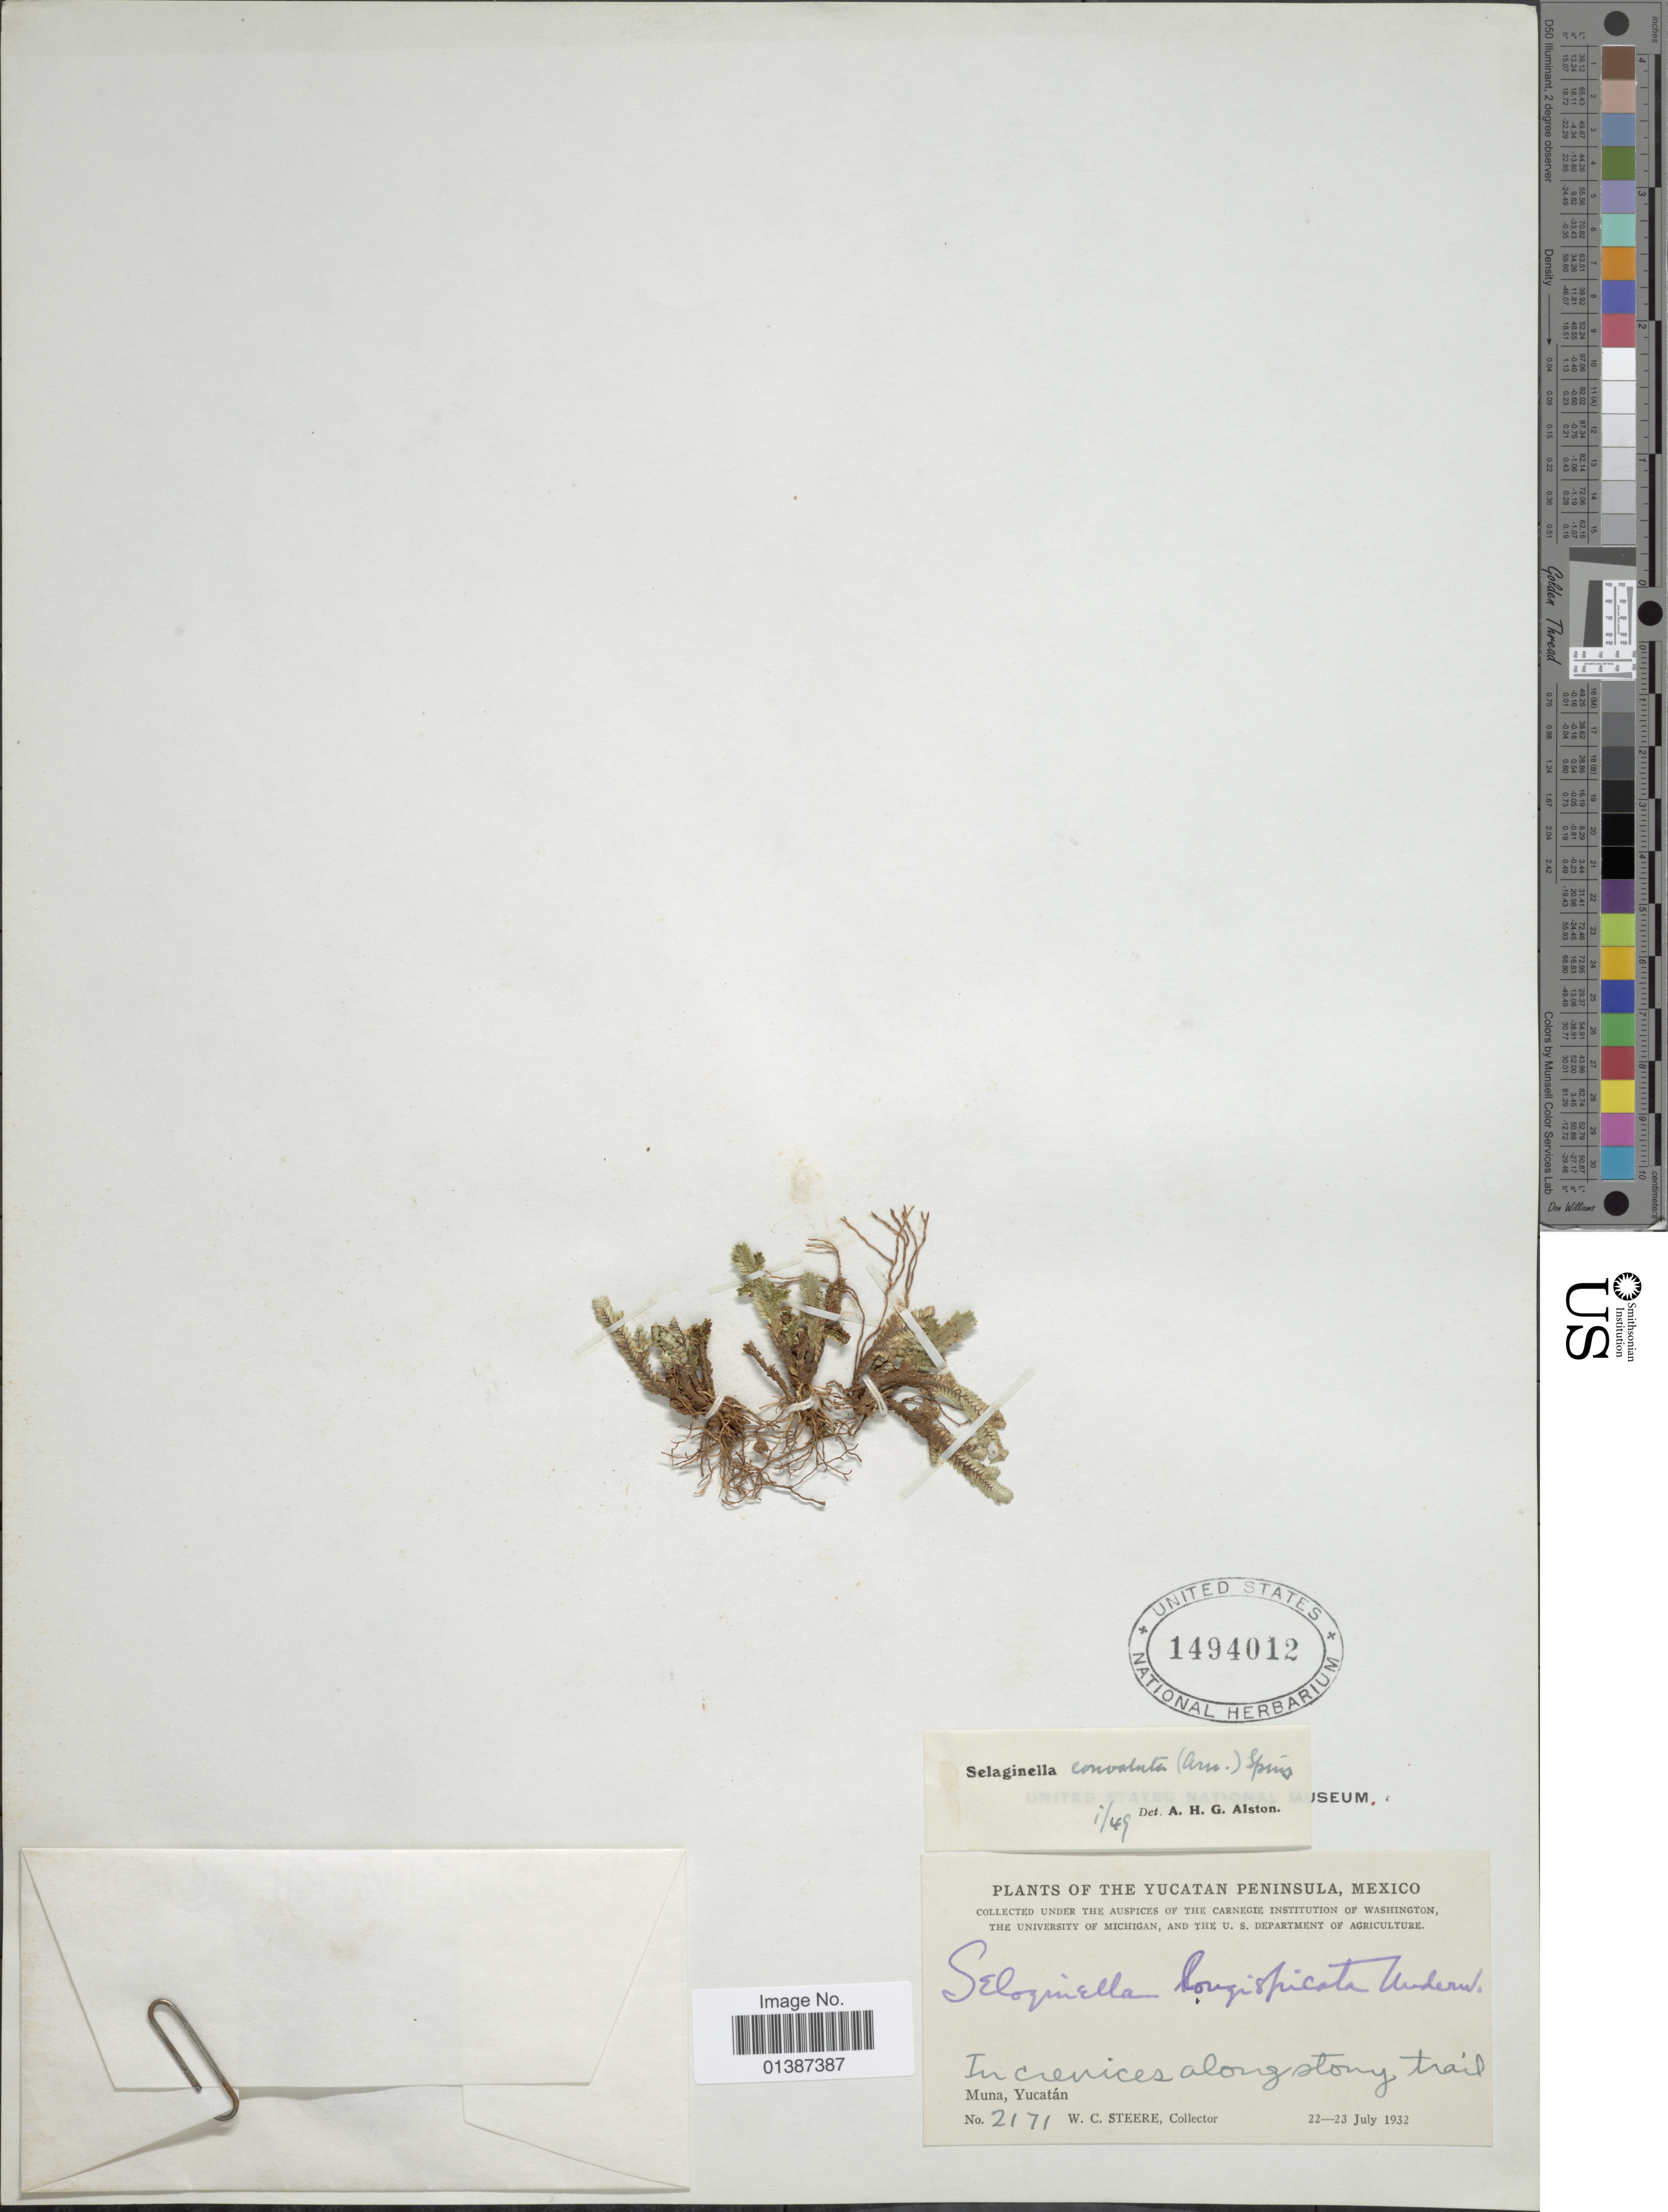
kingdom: Plantae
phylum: Tracheophyta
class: Lycopodiopsida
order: Selaginellales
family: Selaginellaceae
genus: Selaginella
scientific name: Selaginella convoluta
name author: (Arn.) Spring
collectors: W. C. Steere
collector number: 2171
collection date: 1932-07-22/1932-07-23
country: Mexico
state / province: Yucatán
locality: The Yucatan Peninsula, Muna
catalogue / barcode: US 1494012